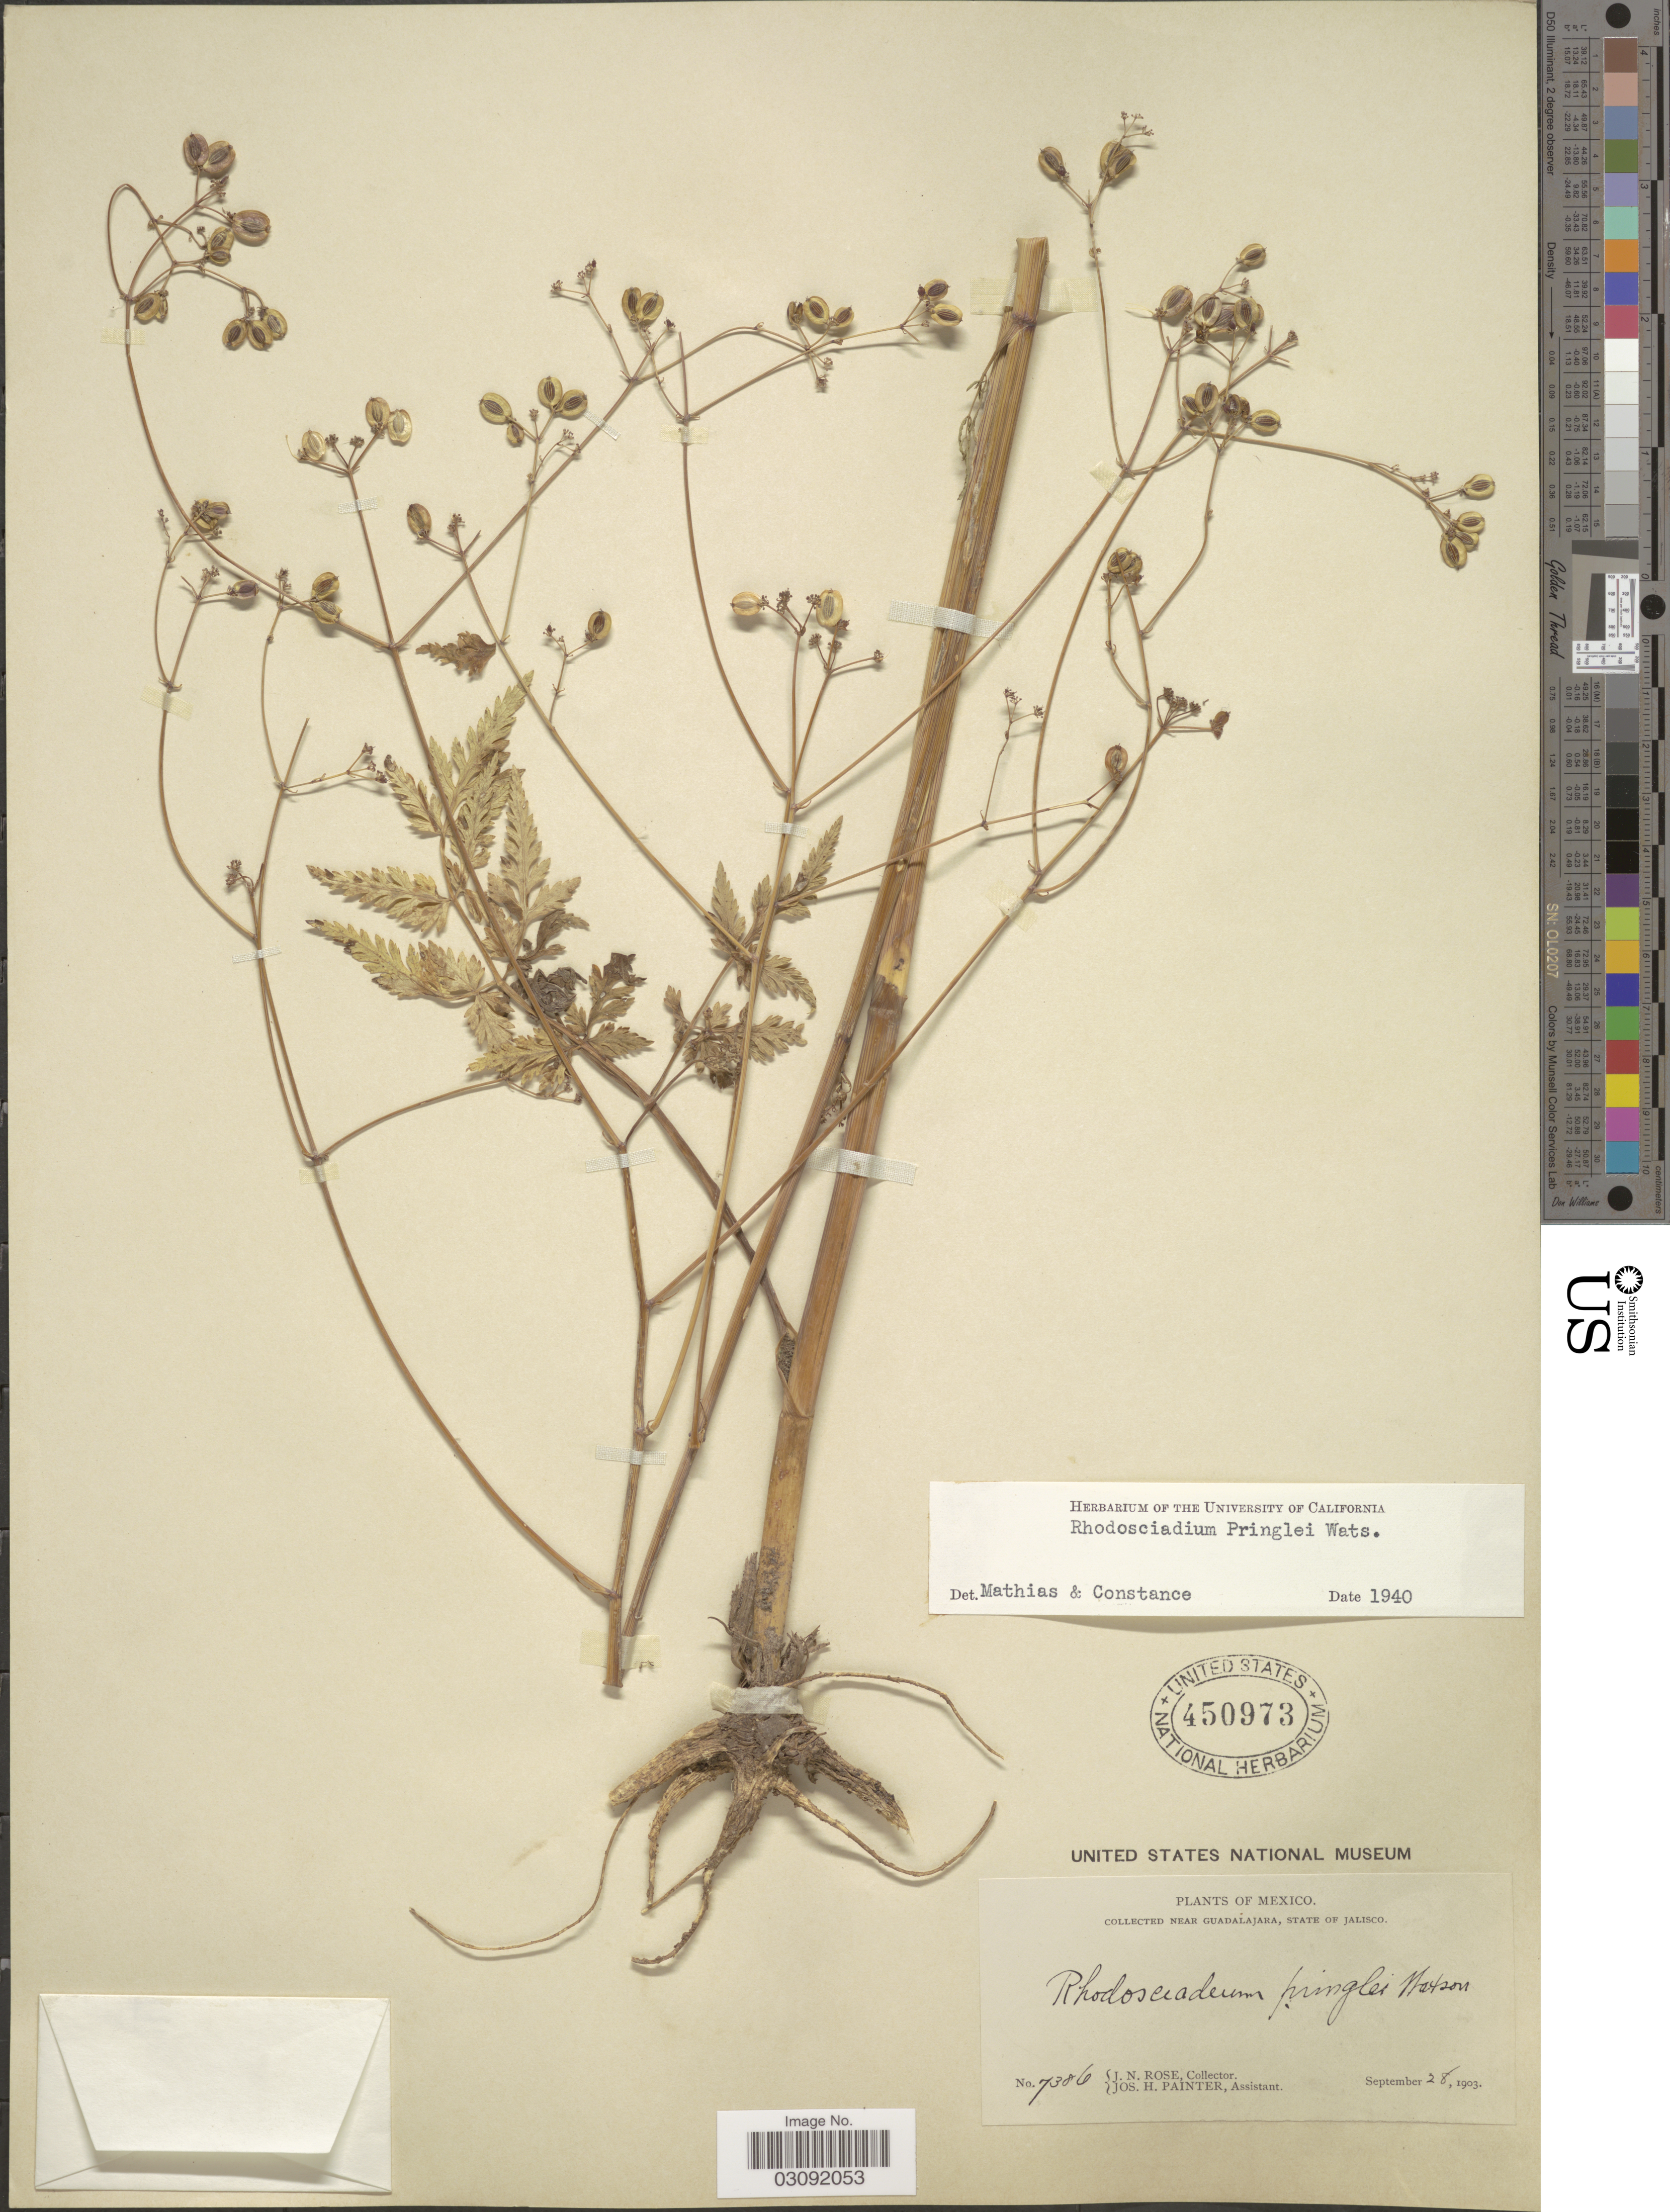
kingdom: Plantae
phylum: Tracheophyta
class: Magnoliopsida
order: Apiales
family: Apiaceae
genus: Rhodosciadium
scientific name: Rhodosciadium pringlei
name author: S. Watson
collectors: J. N. Rose & J. H. Painter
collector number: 7386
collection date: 1903-09-28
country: Mexico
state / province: Jalisco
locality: Near Guadalajara.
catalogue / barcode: US 450973